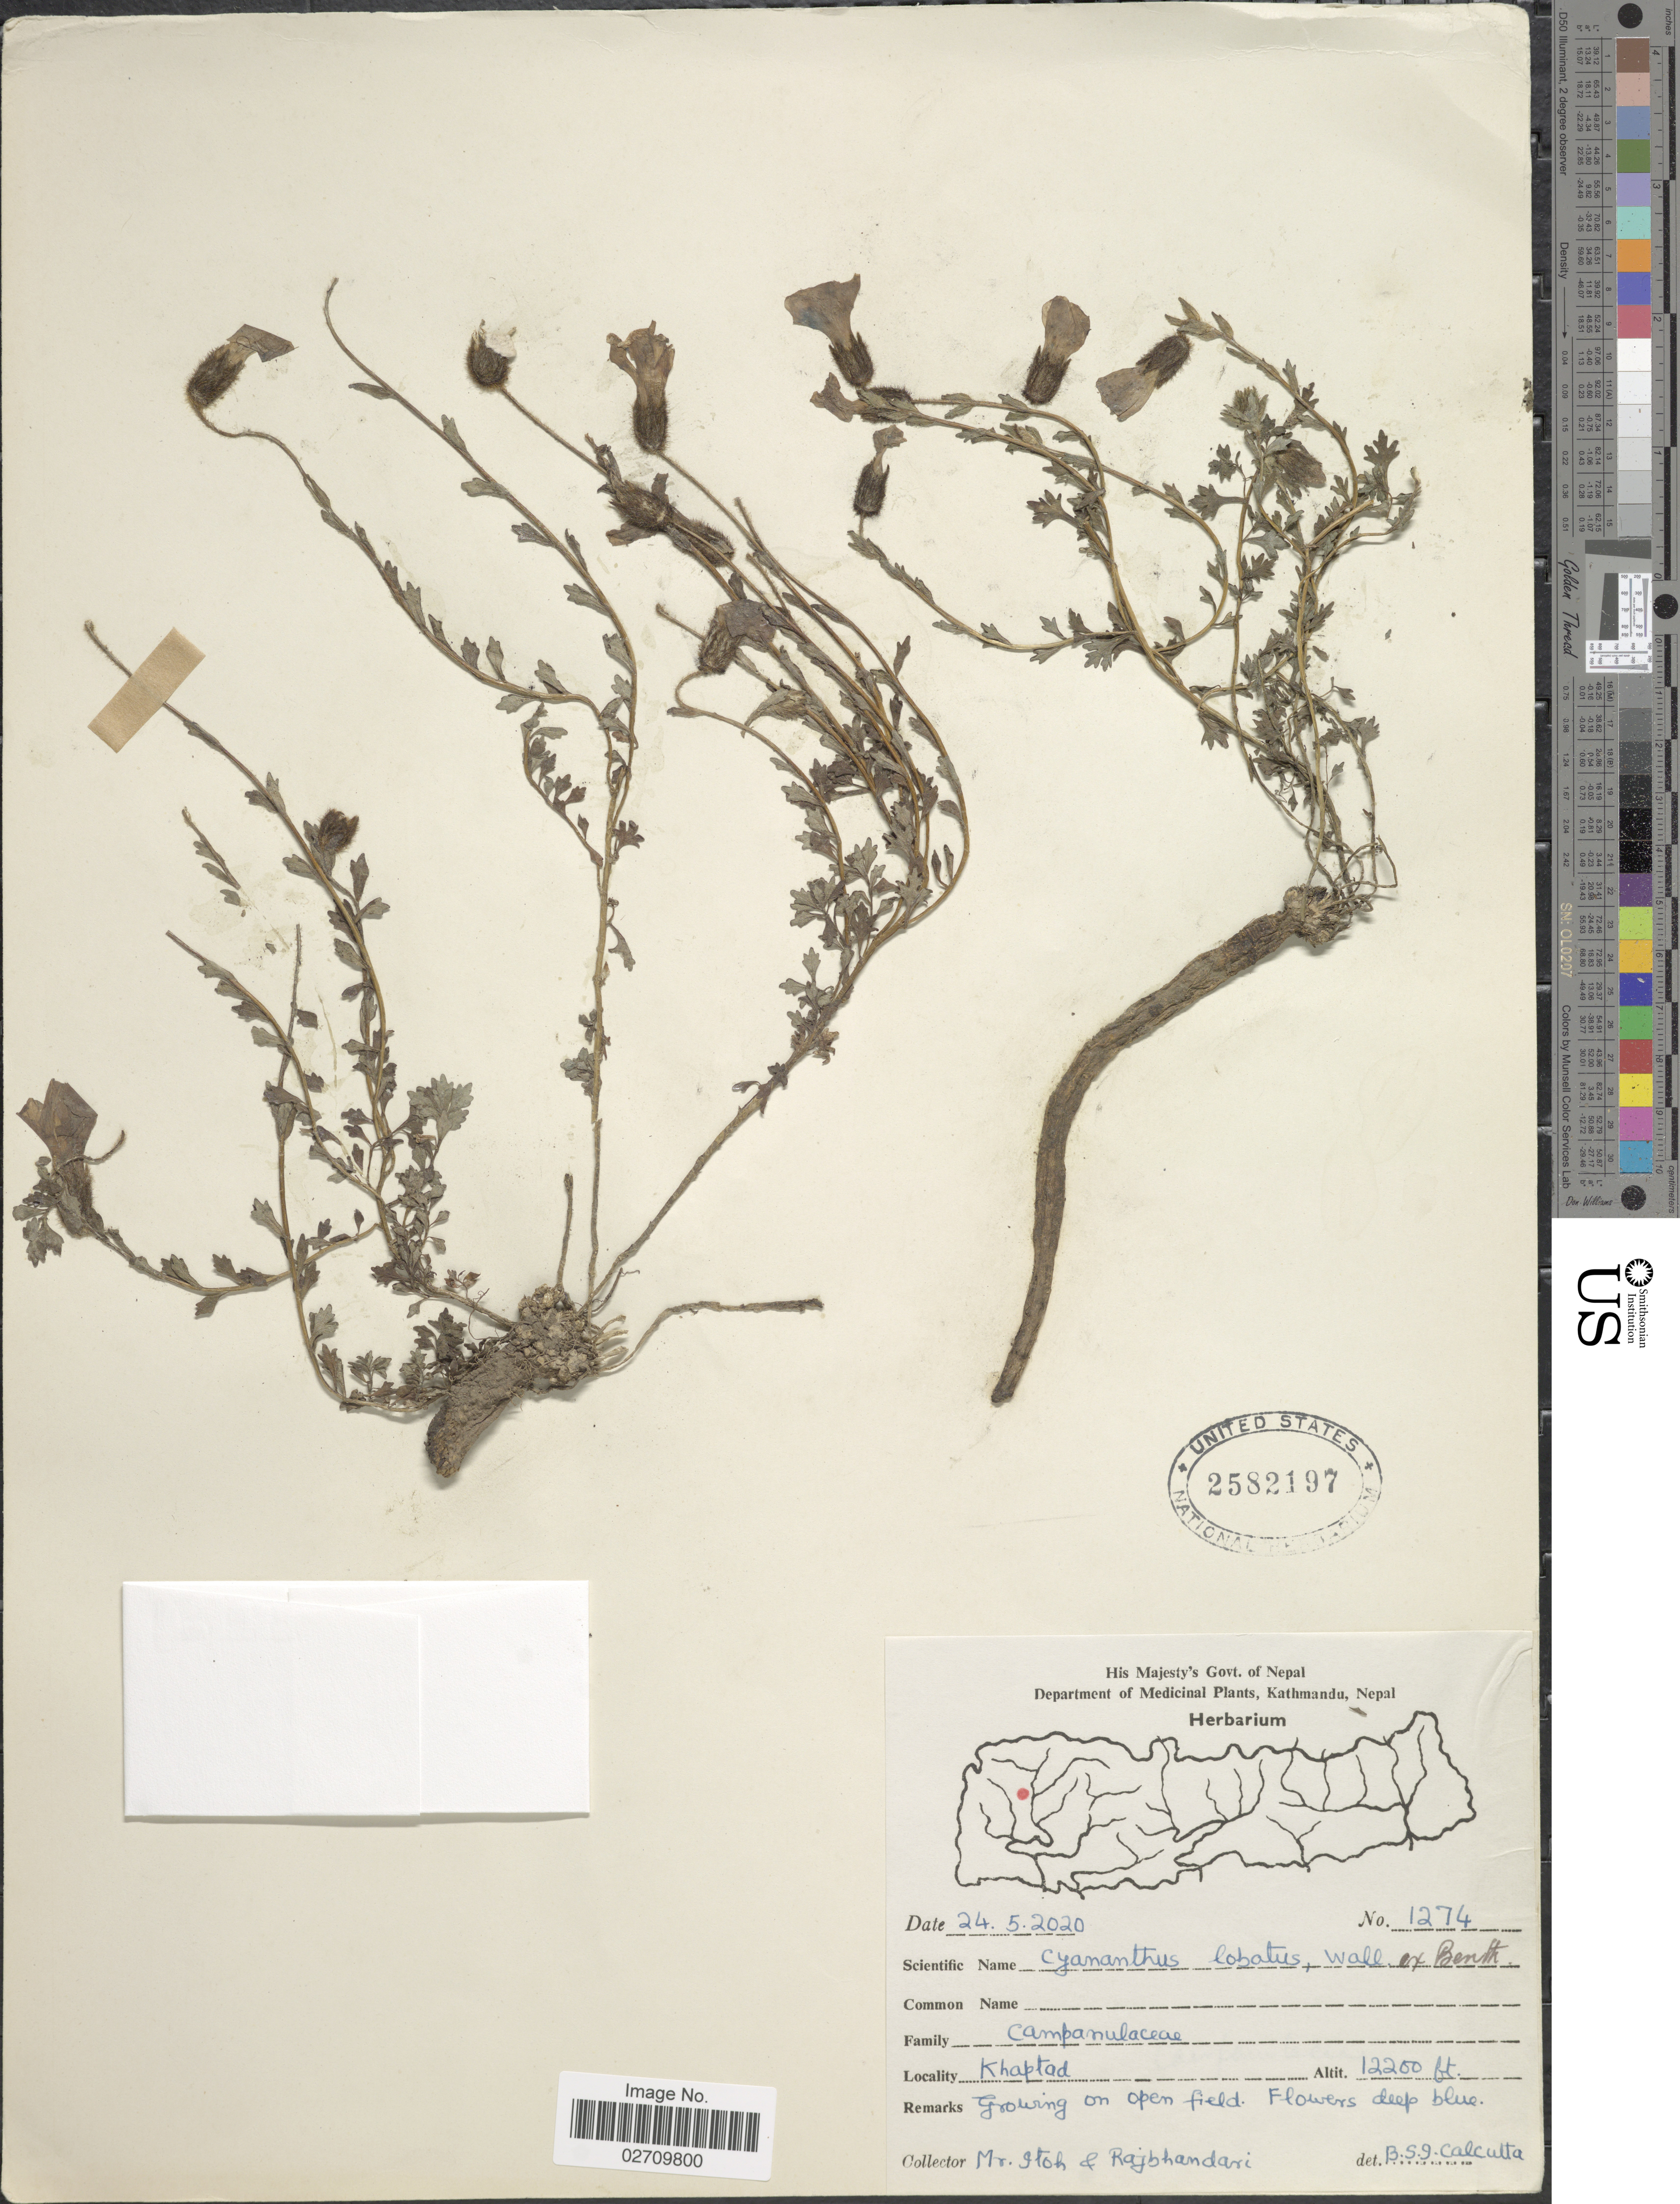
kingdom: Plantae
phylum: Tracheophyta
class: Magnoliopsida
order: Asterales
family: Campanulaceae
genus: Cyananthus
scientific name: Cyananthus lobatus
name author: Wall.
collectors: M. Itoh & Rajbhandari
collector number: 1274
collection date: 1963-05-24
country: Nepal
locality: Khaptad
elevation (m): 3719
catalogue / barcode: US 2582197